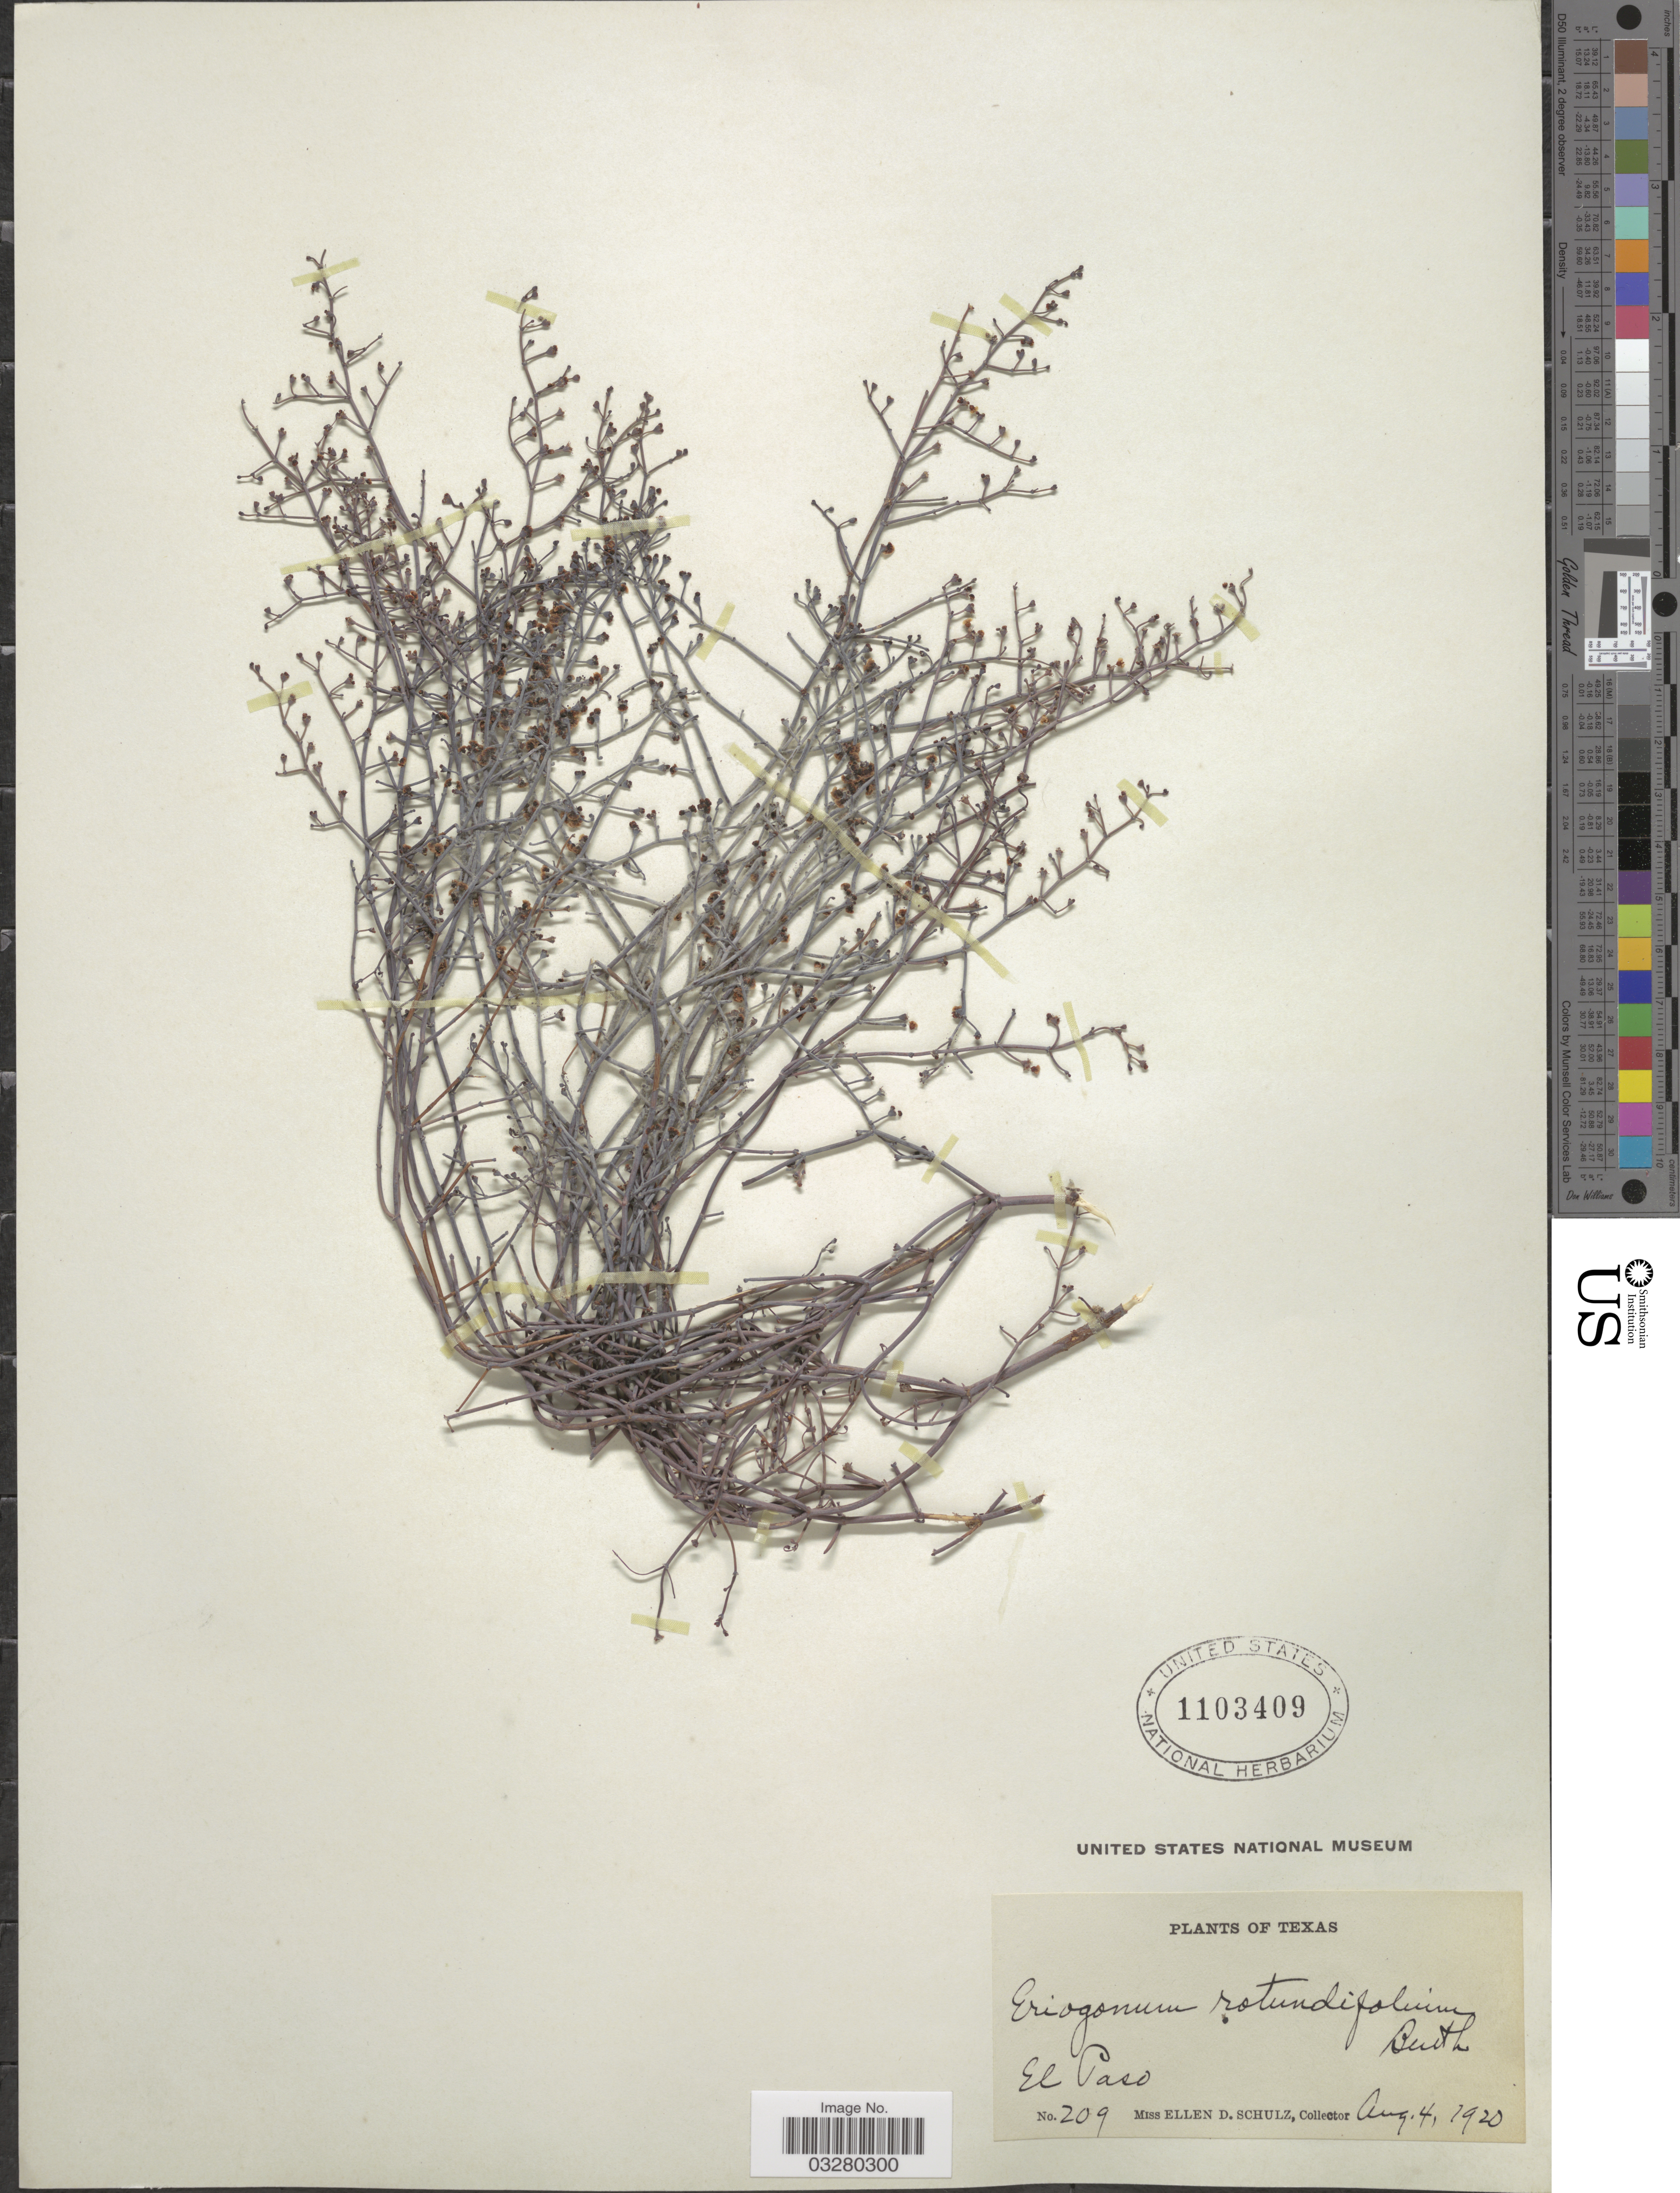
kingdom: Plantae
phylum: Tracheophyta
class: Magnoliopsida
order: Caryophyllales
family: Polygonaceae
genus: Eriogonum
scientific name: Eriogonum rotundifolium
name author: Benth. in DC.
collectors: E. D. Schulz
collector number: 209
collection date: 1920-08-04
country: United States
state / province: Texas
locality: El Paso.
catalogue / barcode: US 1103409